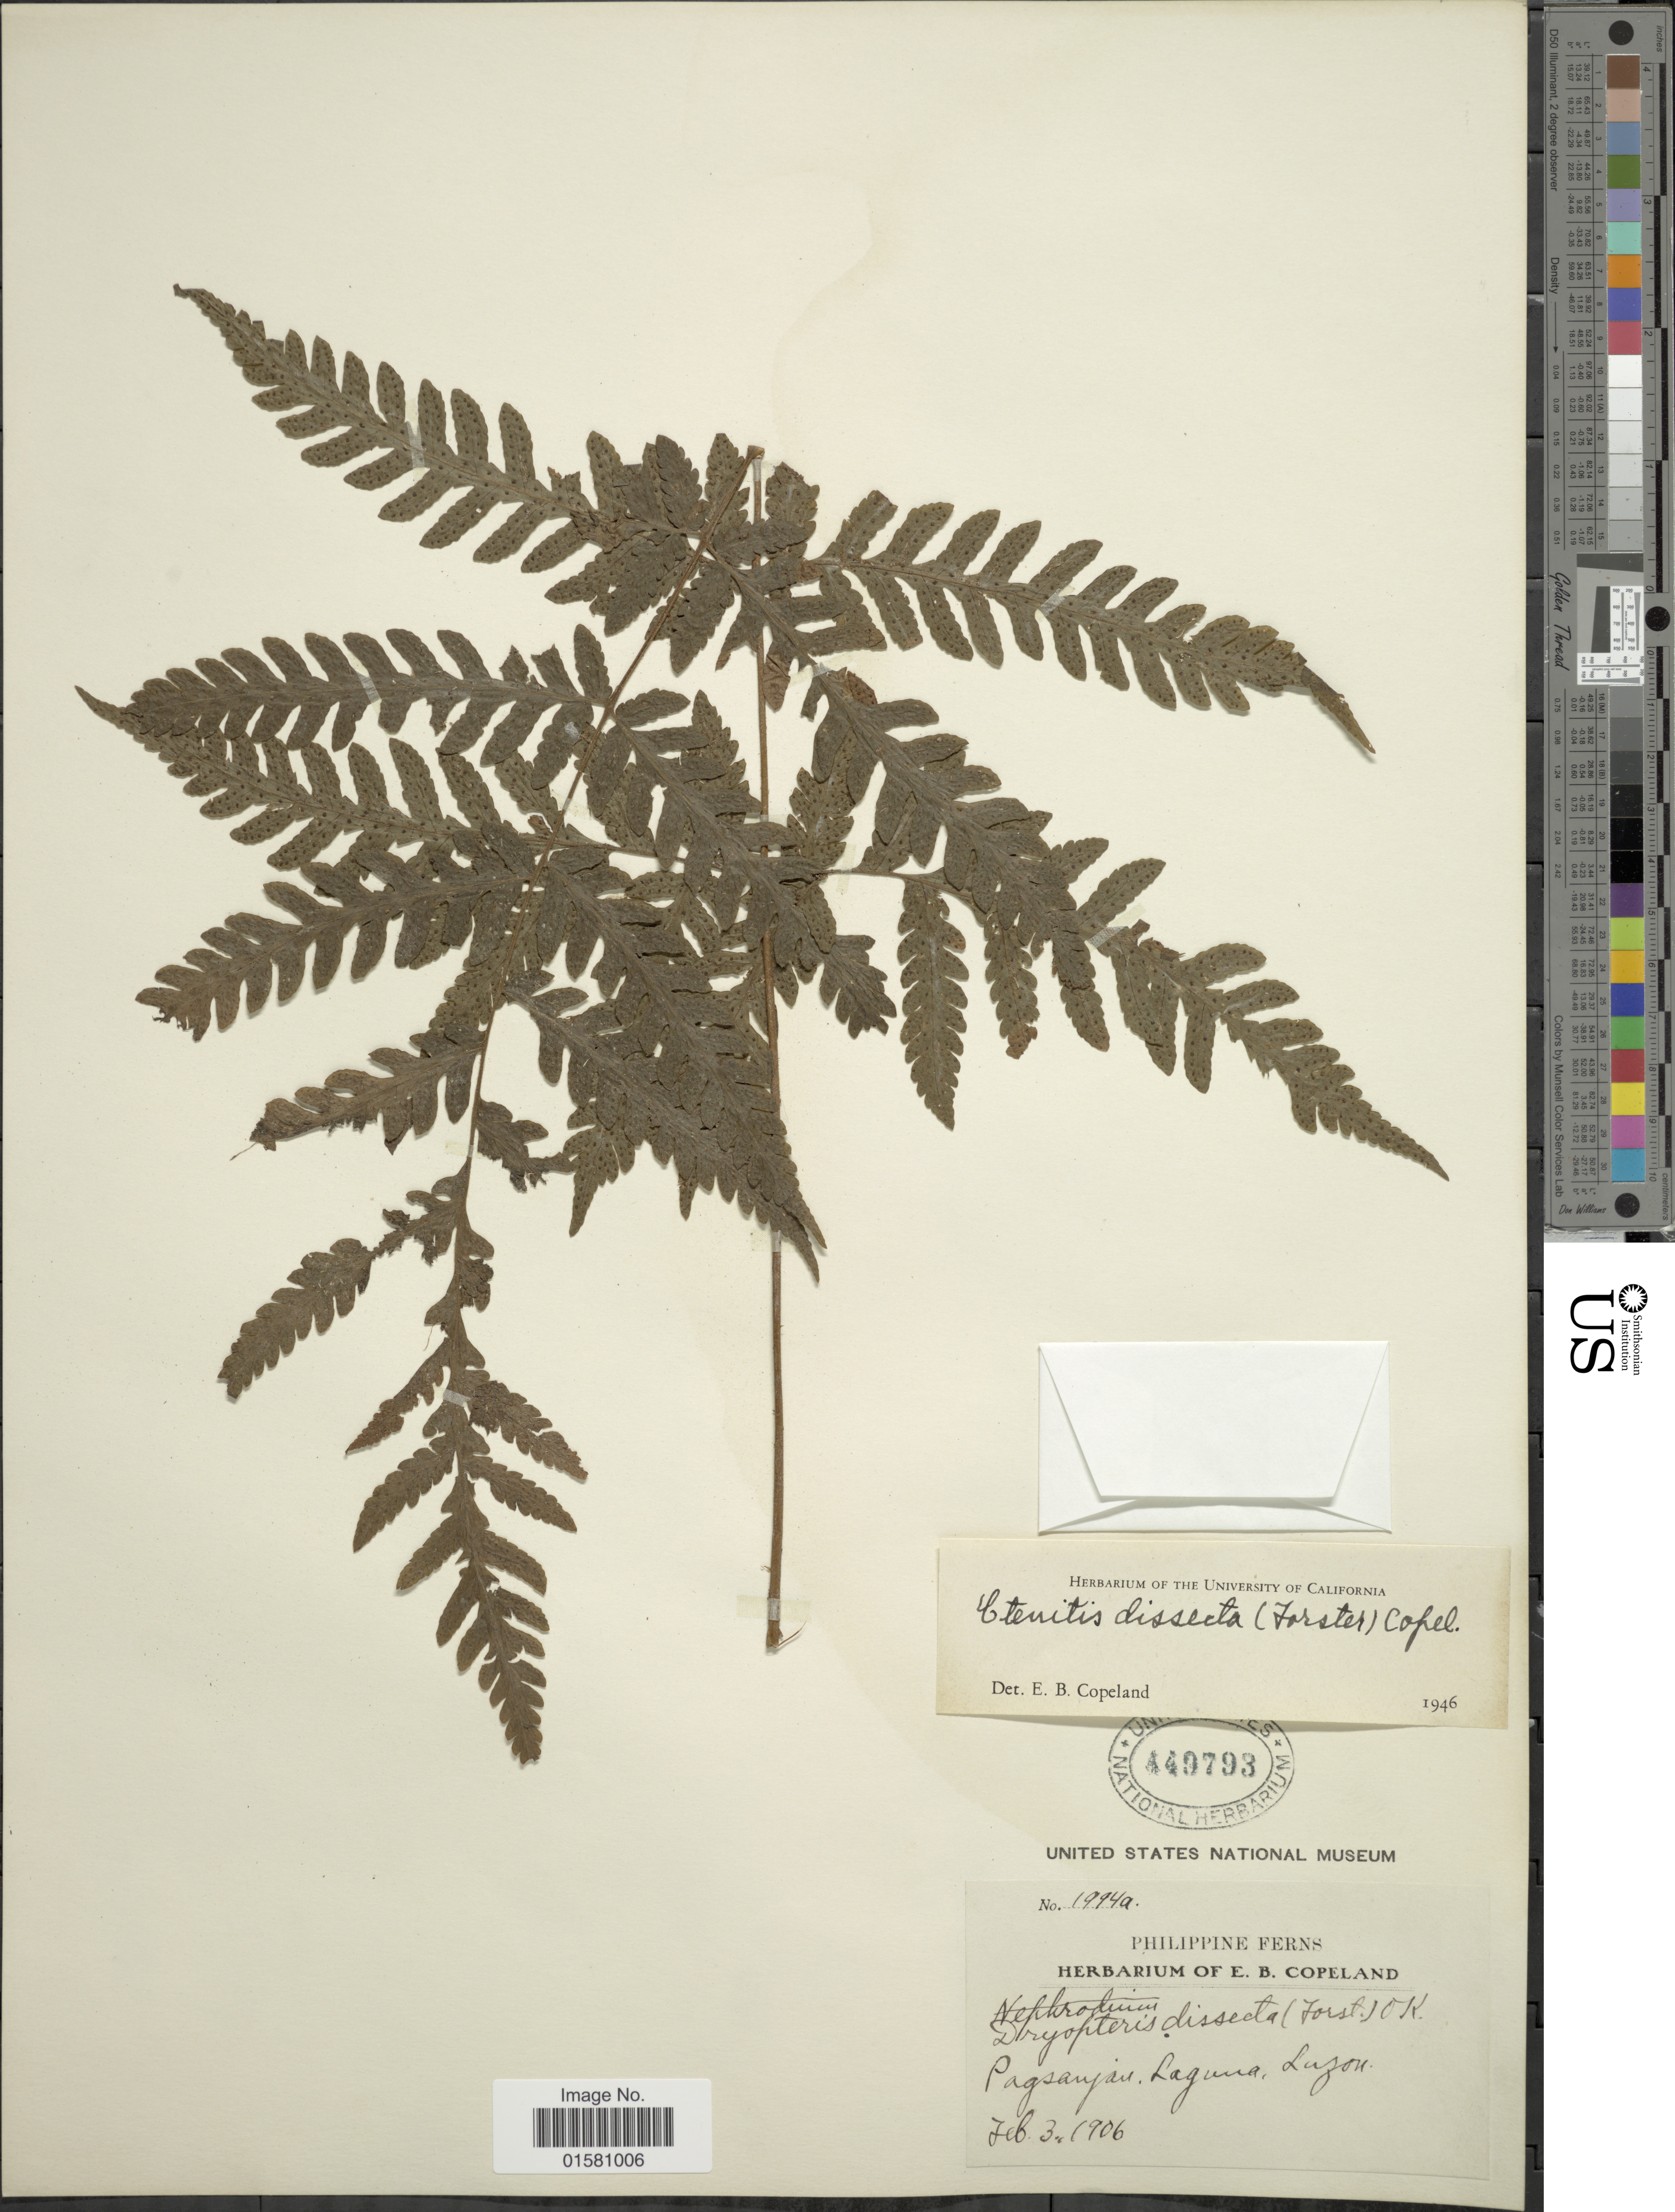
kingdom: Plantae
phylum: Tracheophyta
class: Polypodiopsida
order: Polypodiales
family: Tectariaceae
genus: Tectaria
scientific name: Tectaria dissecta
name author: (G. Forst.) Lellinger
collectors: ex herb. E. B. Copeland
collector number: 1994a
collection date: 1906-02-03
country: Philippines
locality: Pagsanjas, Laguna, Luzon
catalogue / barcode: US 449793